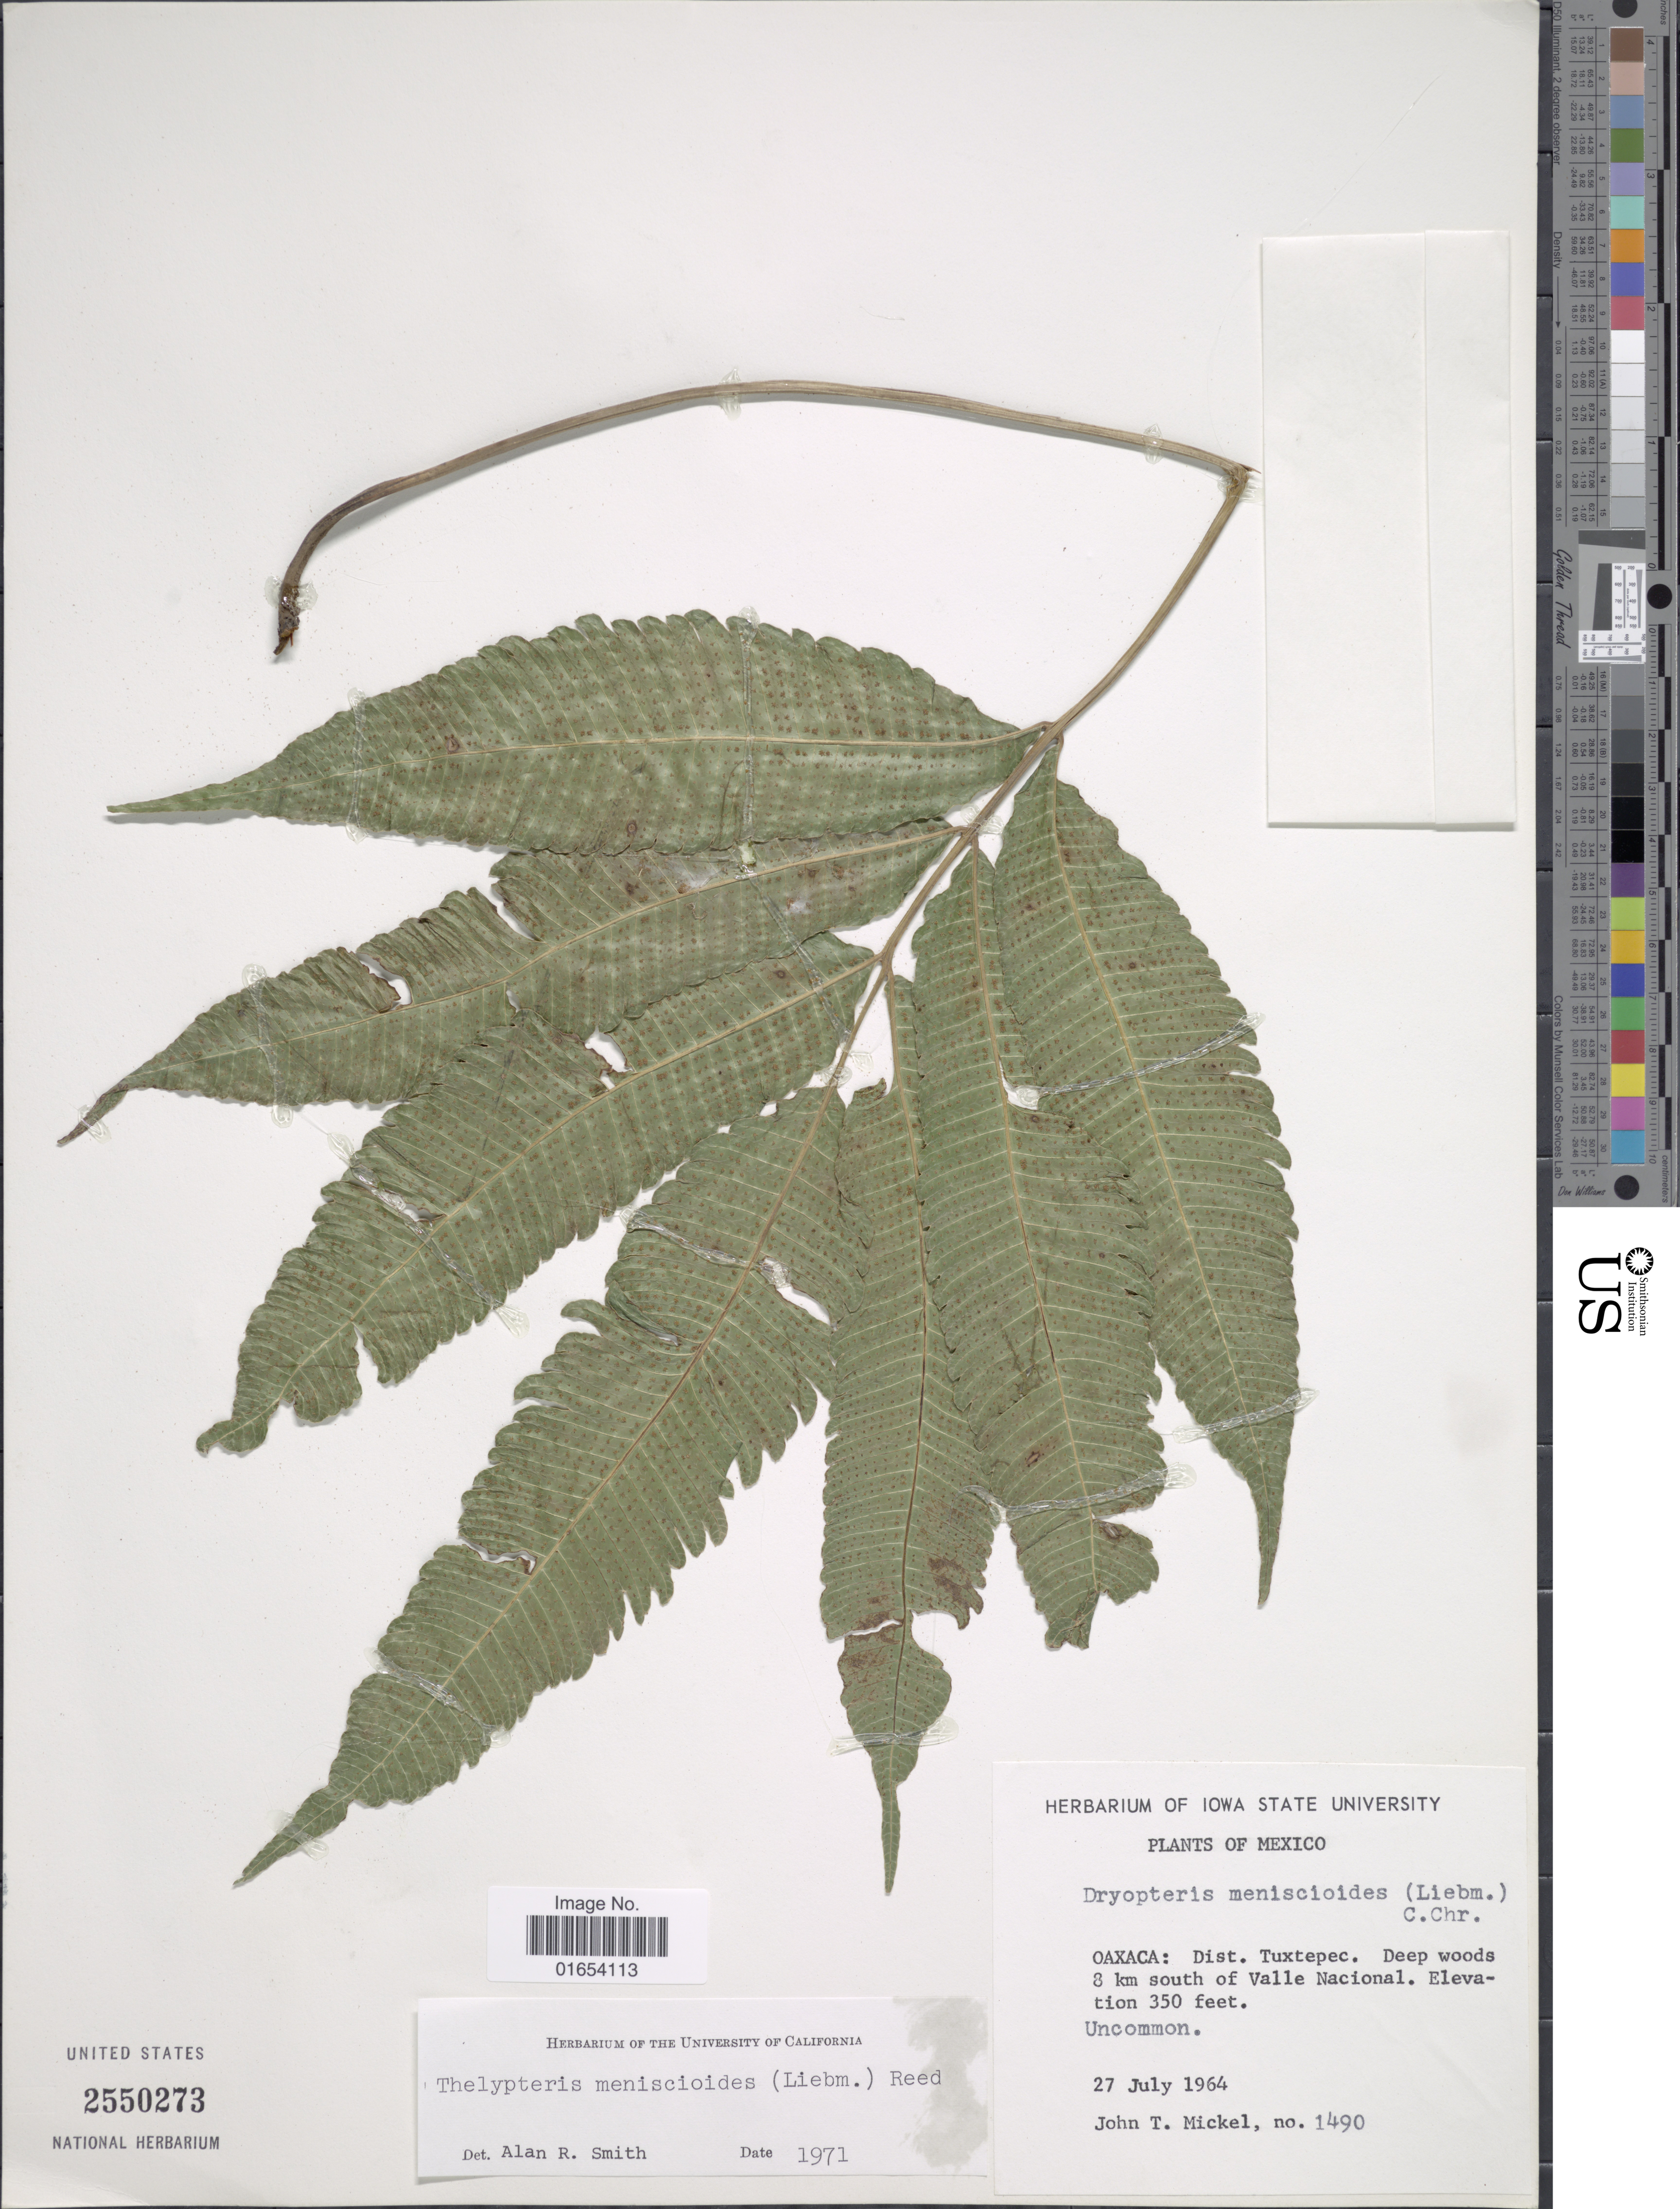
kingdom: Plantae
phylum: Tracheophyta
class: Polypodiopsida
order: Polypodiales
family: Thelypteridaceae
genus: Goniopteris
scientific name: Goniopteris meniscioides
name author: (Liebm.) E. Fourn.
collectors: J. T. Mickel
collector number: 1490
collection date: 1964-07-27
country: Mexico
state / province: Oaxaca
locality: Oaxaca: Dist. Tuxtepec. Deep woods 8 km south of Valle Nacional, Mexico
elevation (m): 107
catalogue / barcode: US 2550273